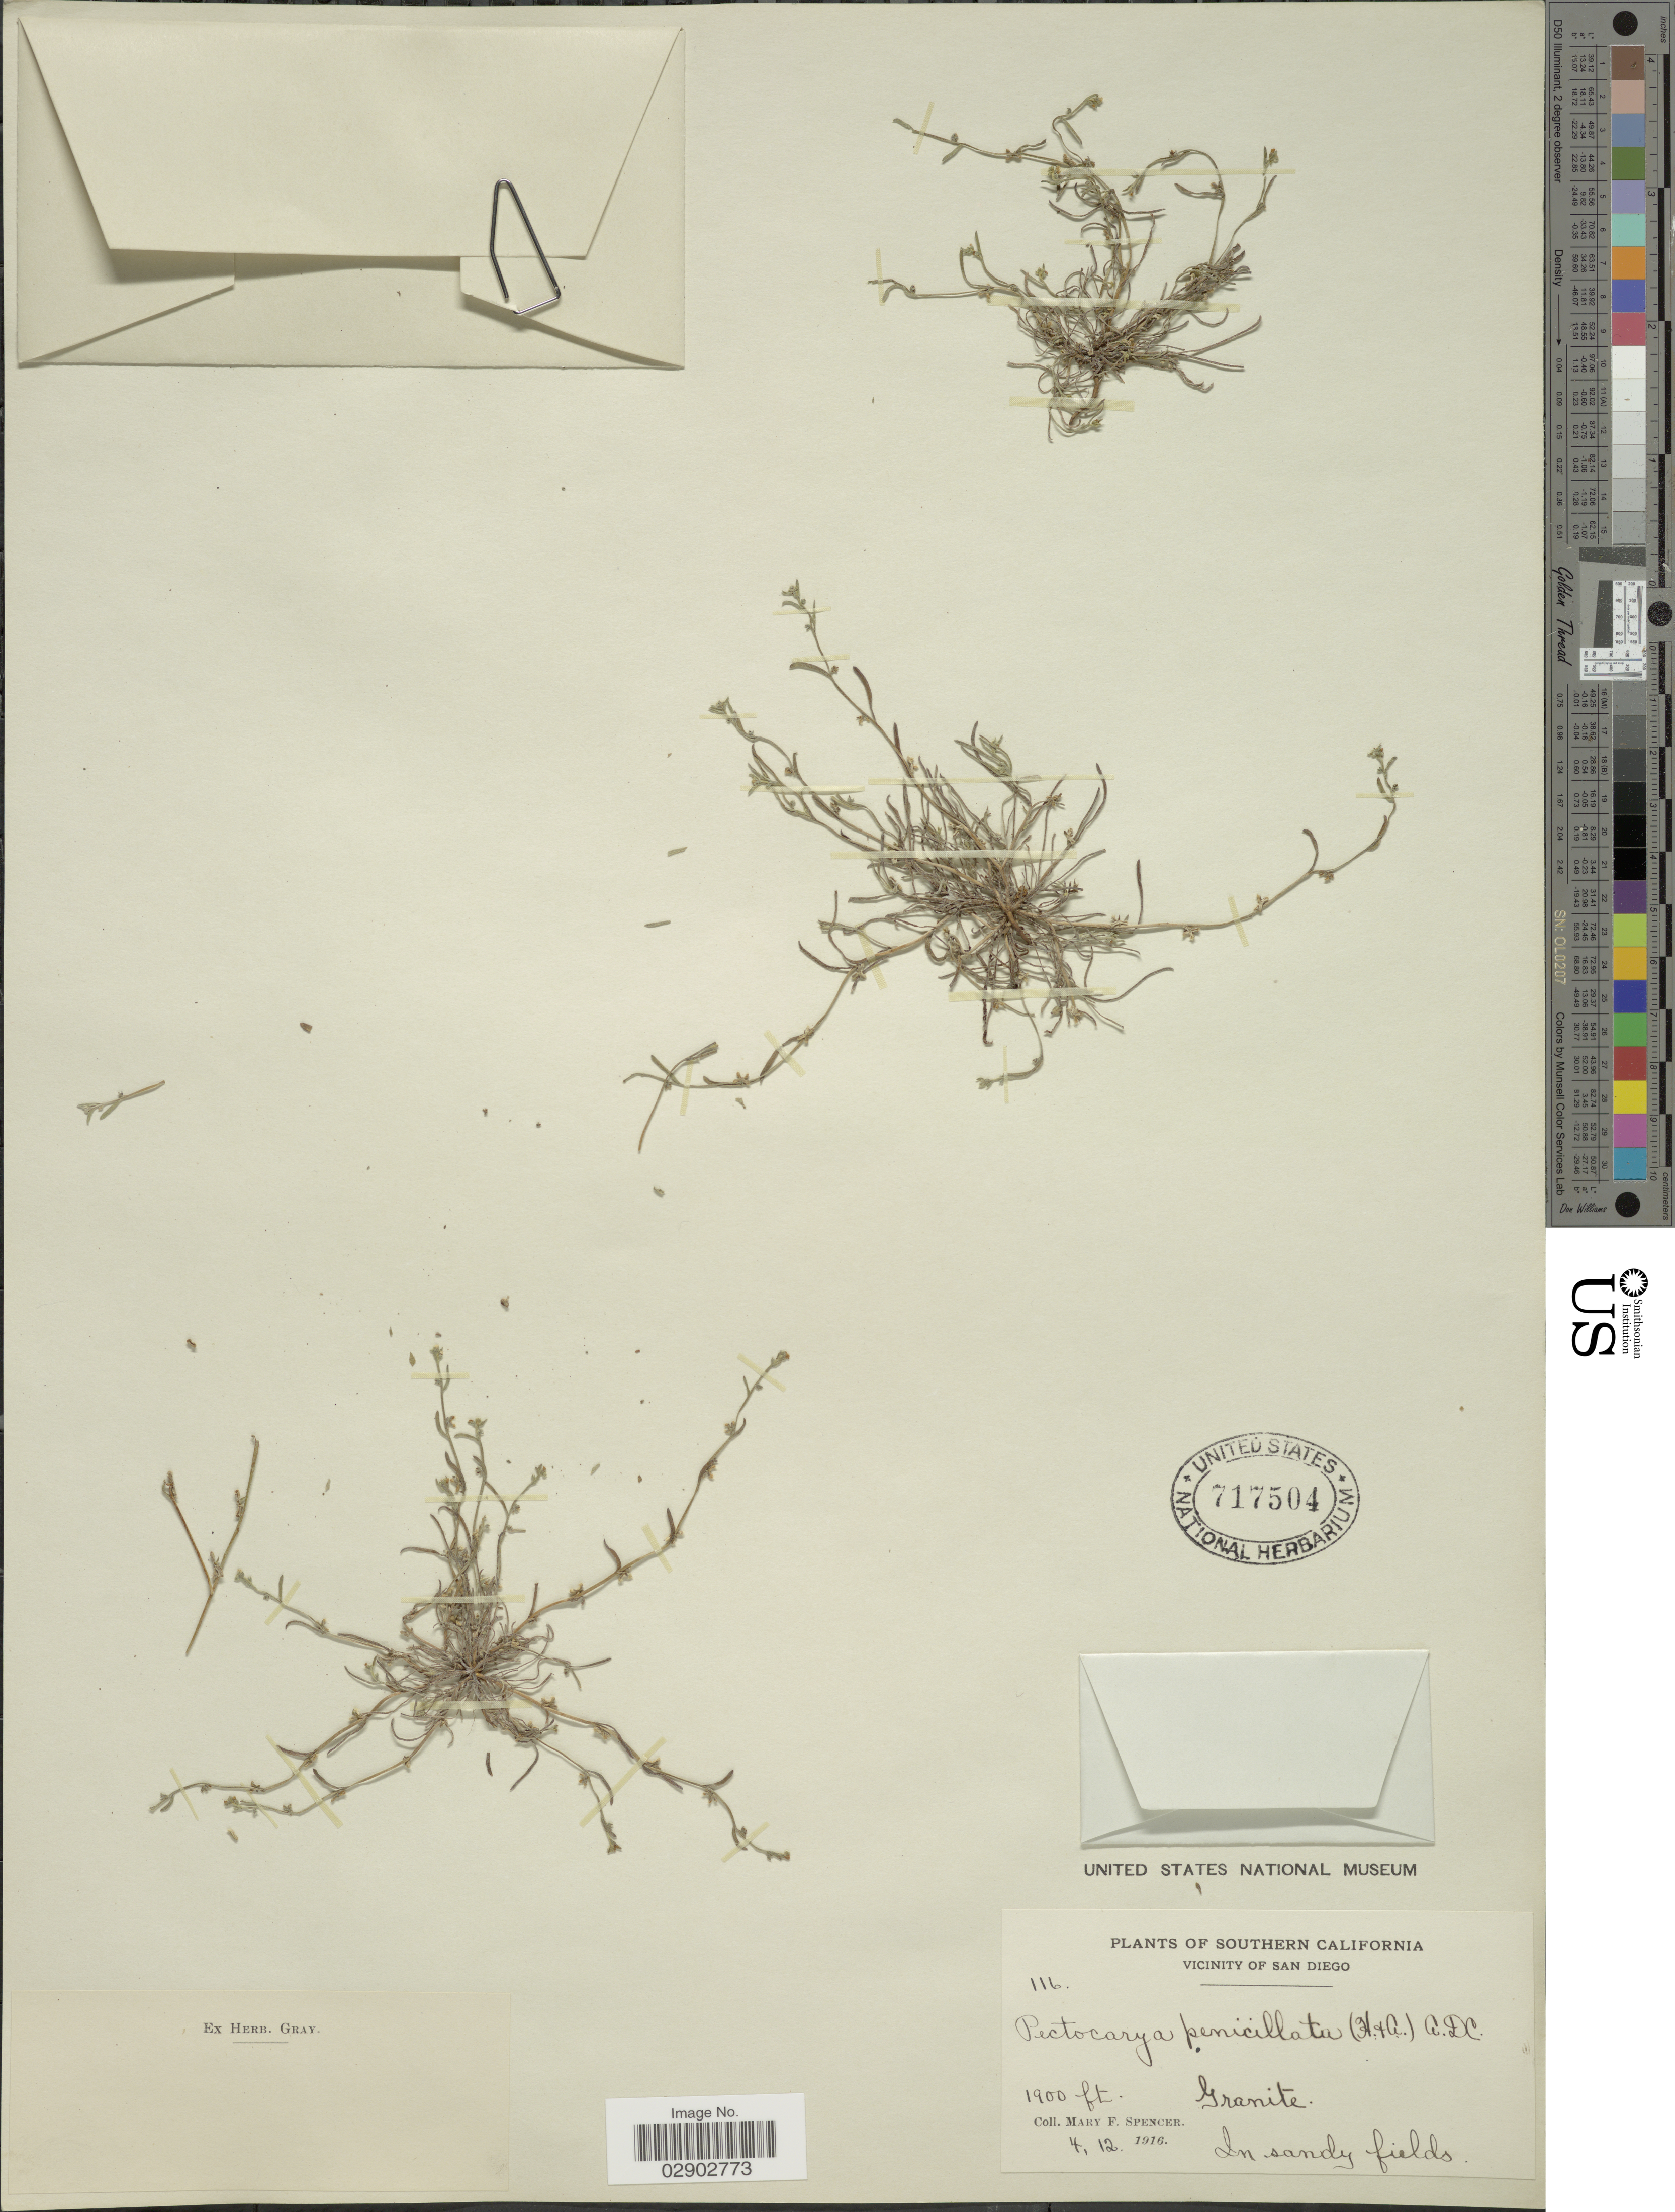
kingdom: Plantae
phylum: Tracheophyta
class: Magnoliopsida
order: Boraginales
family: Boraginaceae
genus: Pectocarya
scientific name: Pectocarya penicillata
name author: Hook. & Arn.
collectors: M. Spencer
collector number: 116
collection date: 1916-04-12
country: United States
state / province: California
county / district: San Diego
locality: Southern California. Vicinity of San Diego.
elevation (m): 579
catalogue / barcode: US 717504